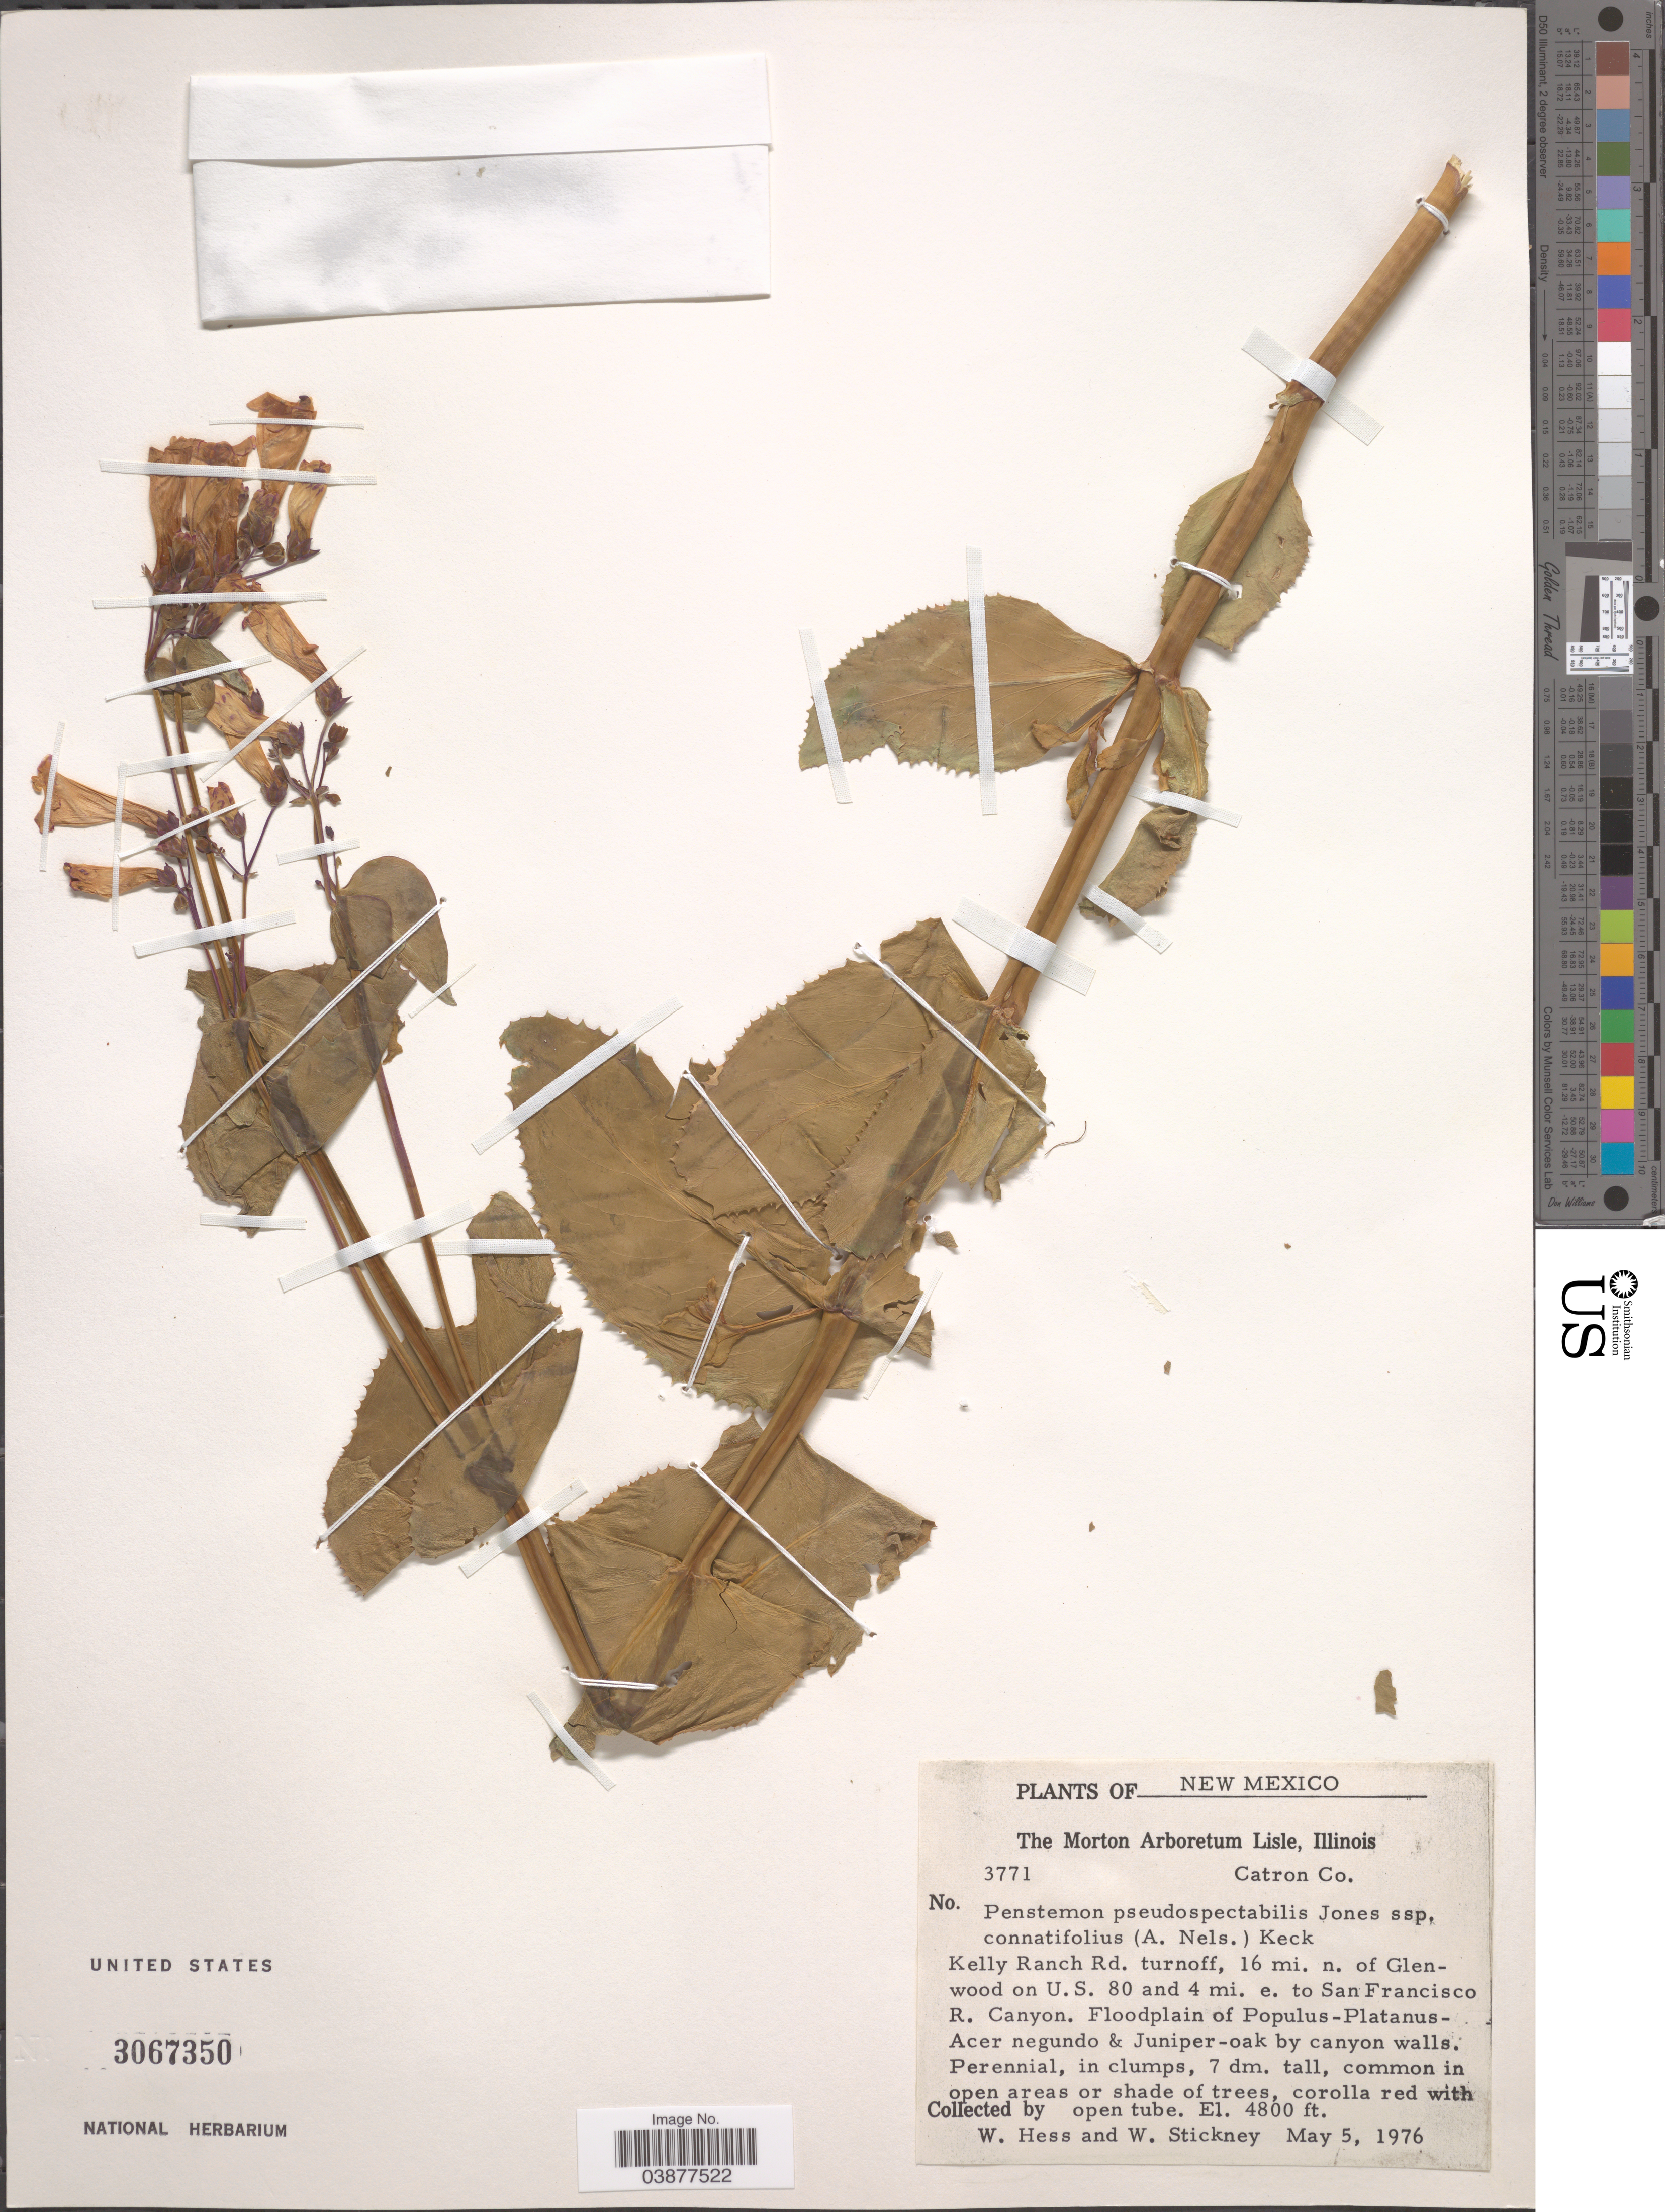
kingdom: Plantae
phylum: Tracheophyta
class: Magnoliopsida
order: Lamiales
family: Plantaginaceae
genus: Penstemon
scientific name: Penstemon pseudospectabilis var. connatifolius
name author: (A. Nelson) D.D. Keck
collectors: W. Hess & W. Stickney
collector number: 3771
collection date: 1976-05-05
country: United States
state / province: New Mexico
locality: Kelly Ranch Rd. turnoff, 16 mi. n. of Glenwood on U.S. 80 and 4 mi. e. to San Francisco R. Canyon.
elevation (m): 1463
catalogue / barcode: US 3067350